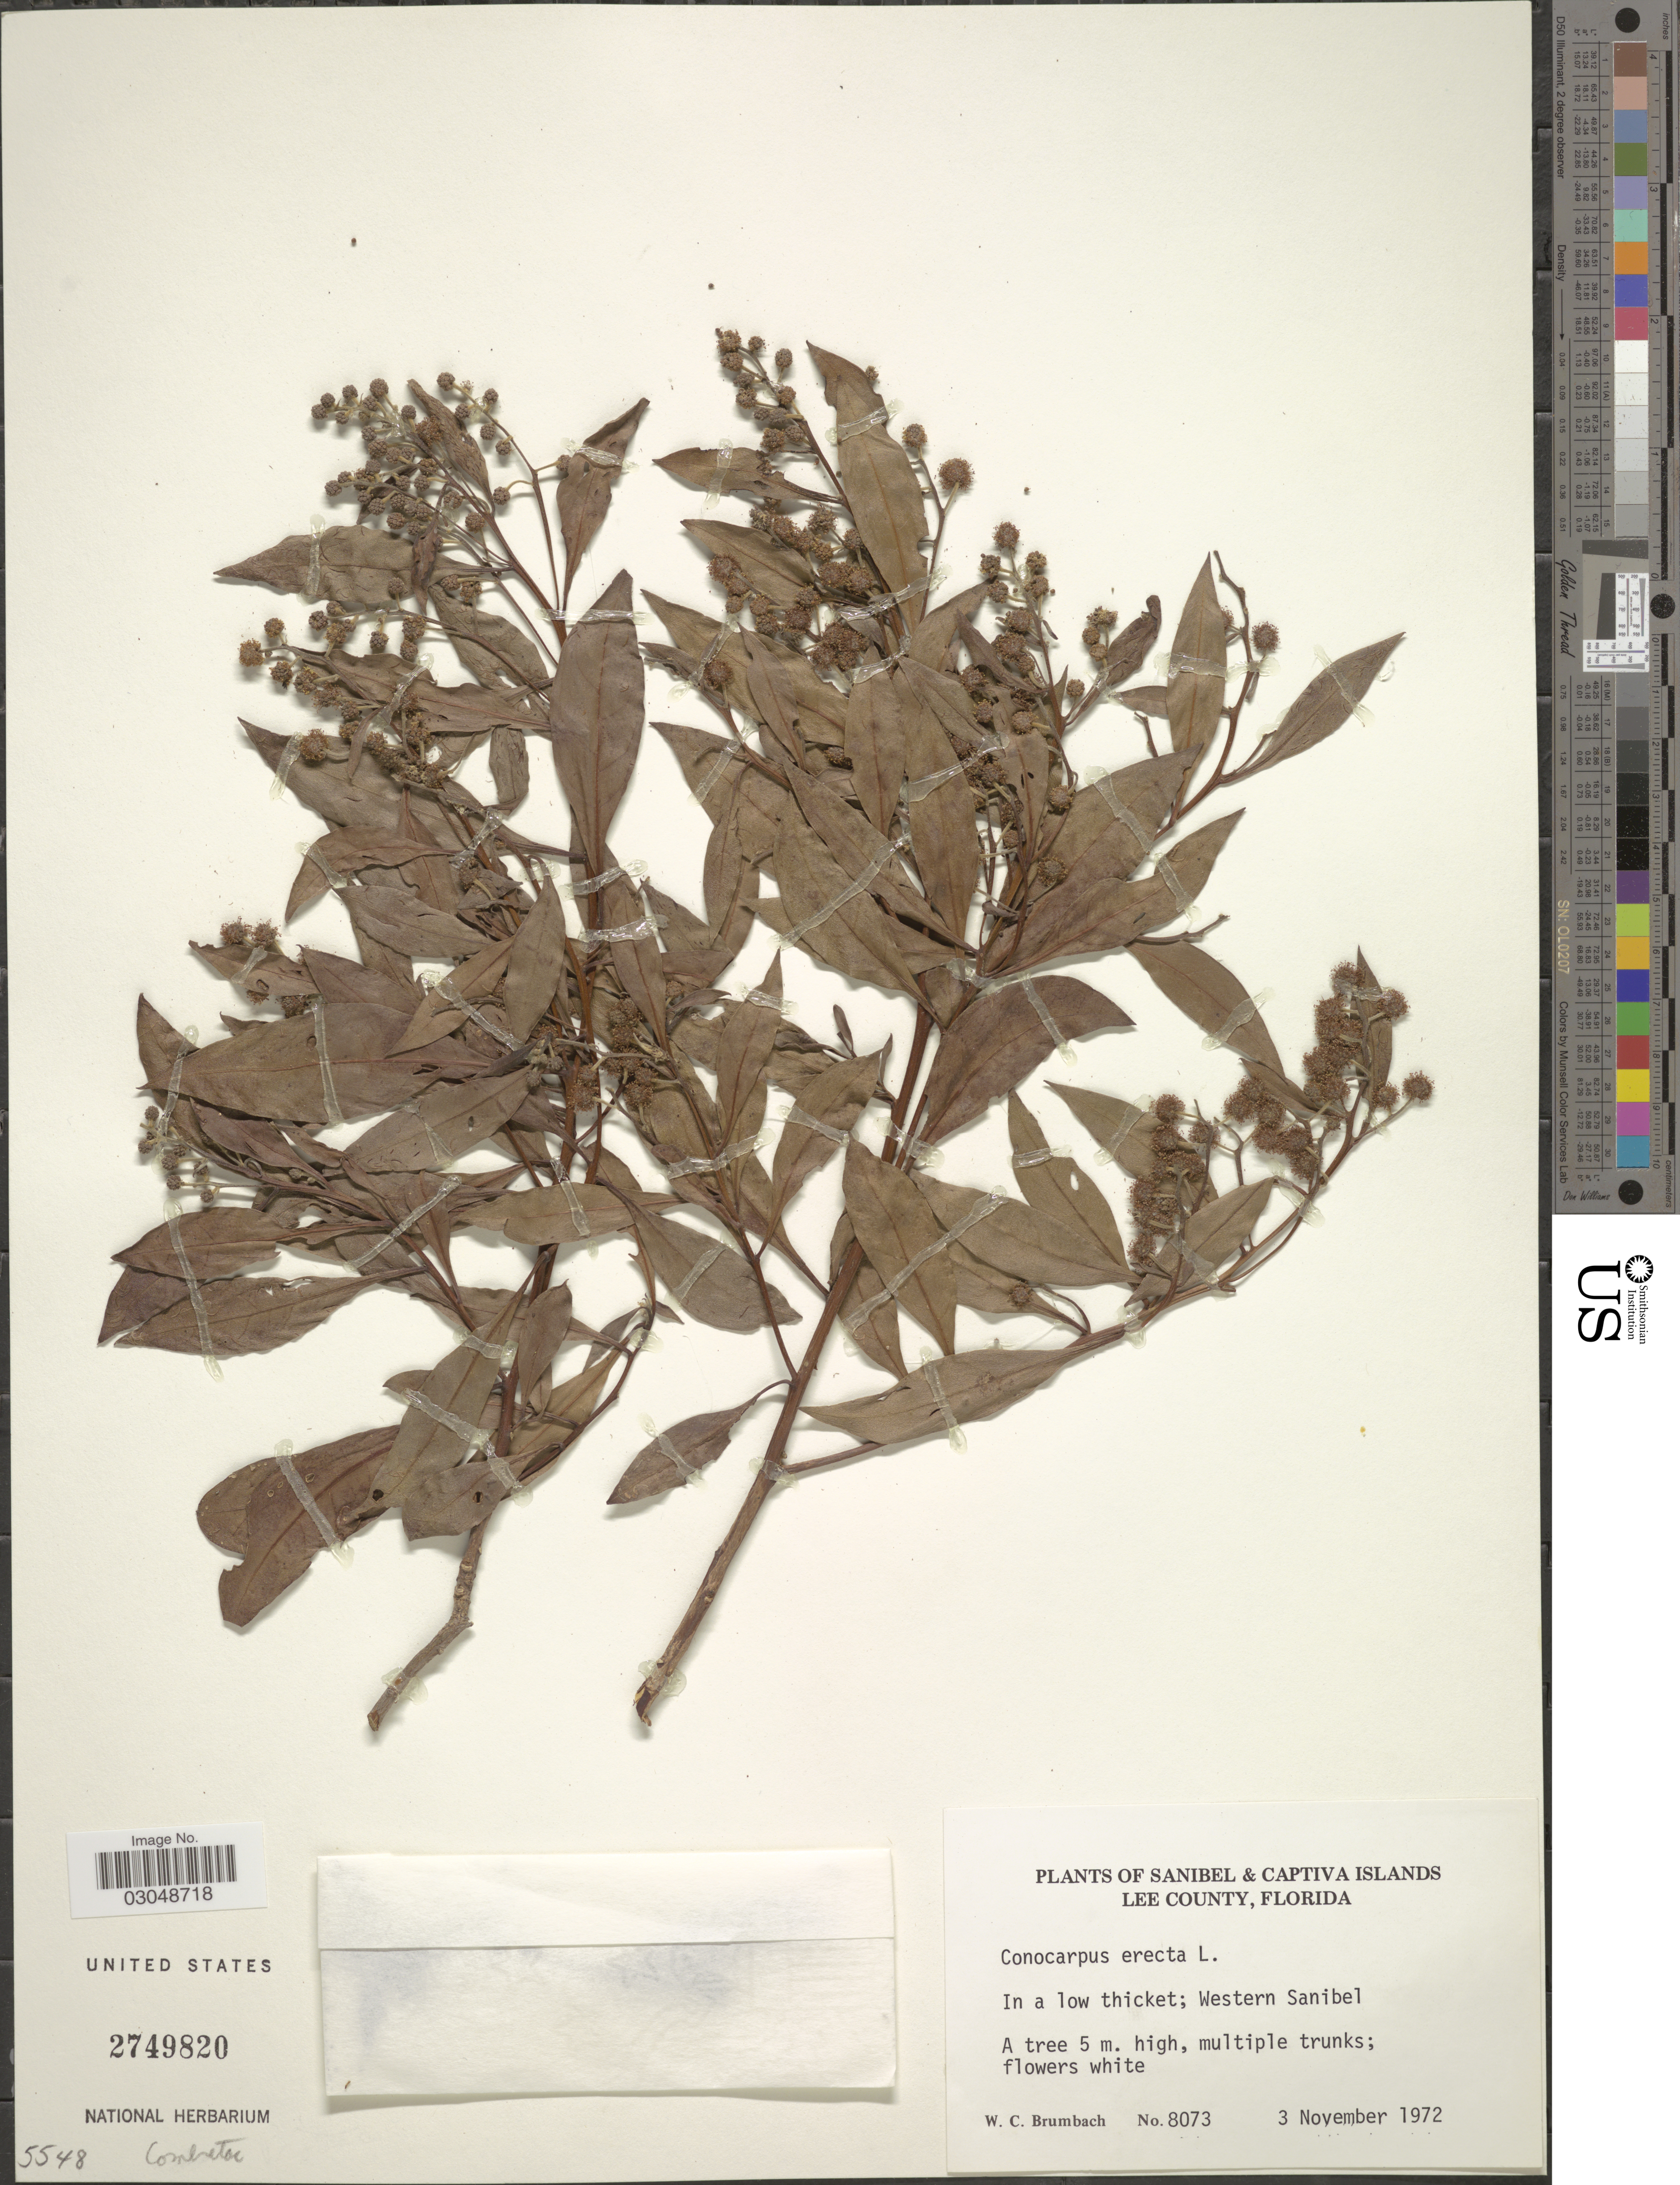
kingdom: Plantae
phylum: Tracheophyta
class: Magnoliopsida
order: Myrtales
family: Combretaceae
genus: Conocarpus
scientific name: Conocarpus erectus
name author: L.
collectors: W. C. Brumbach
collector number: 8073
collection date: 1972-11-03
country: United States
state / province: Florida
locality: Sanibel & Captiva Islands. Lee County. Western Sanibel.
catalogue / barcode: US 2749820